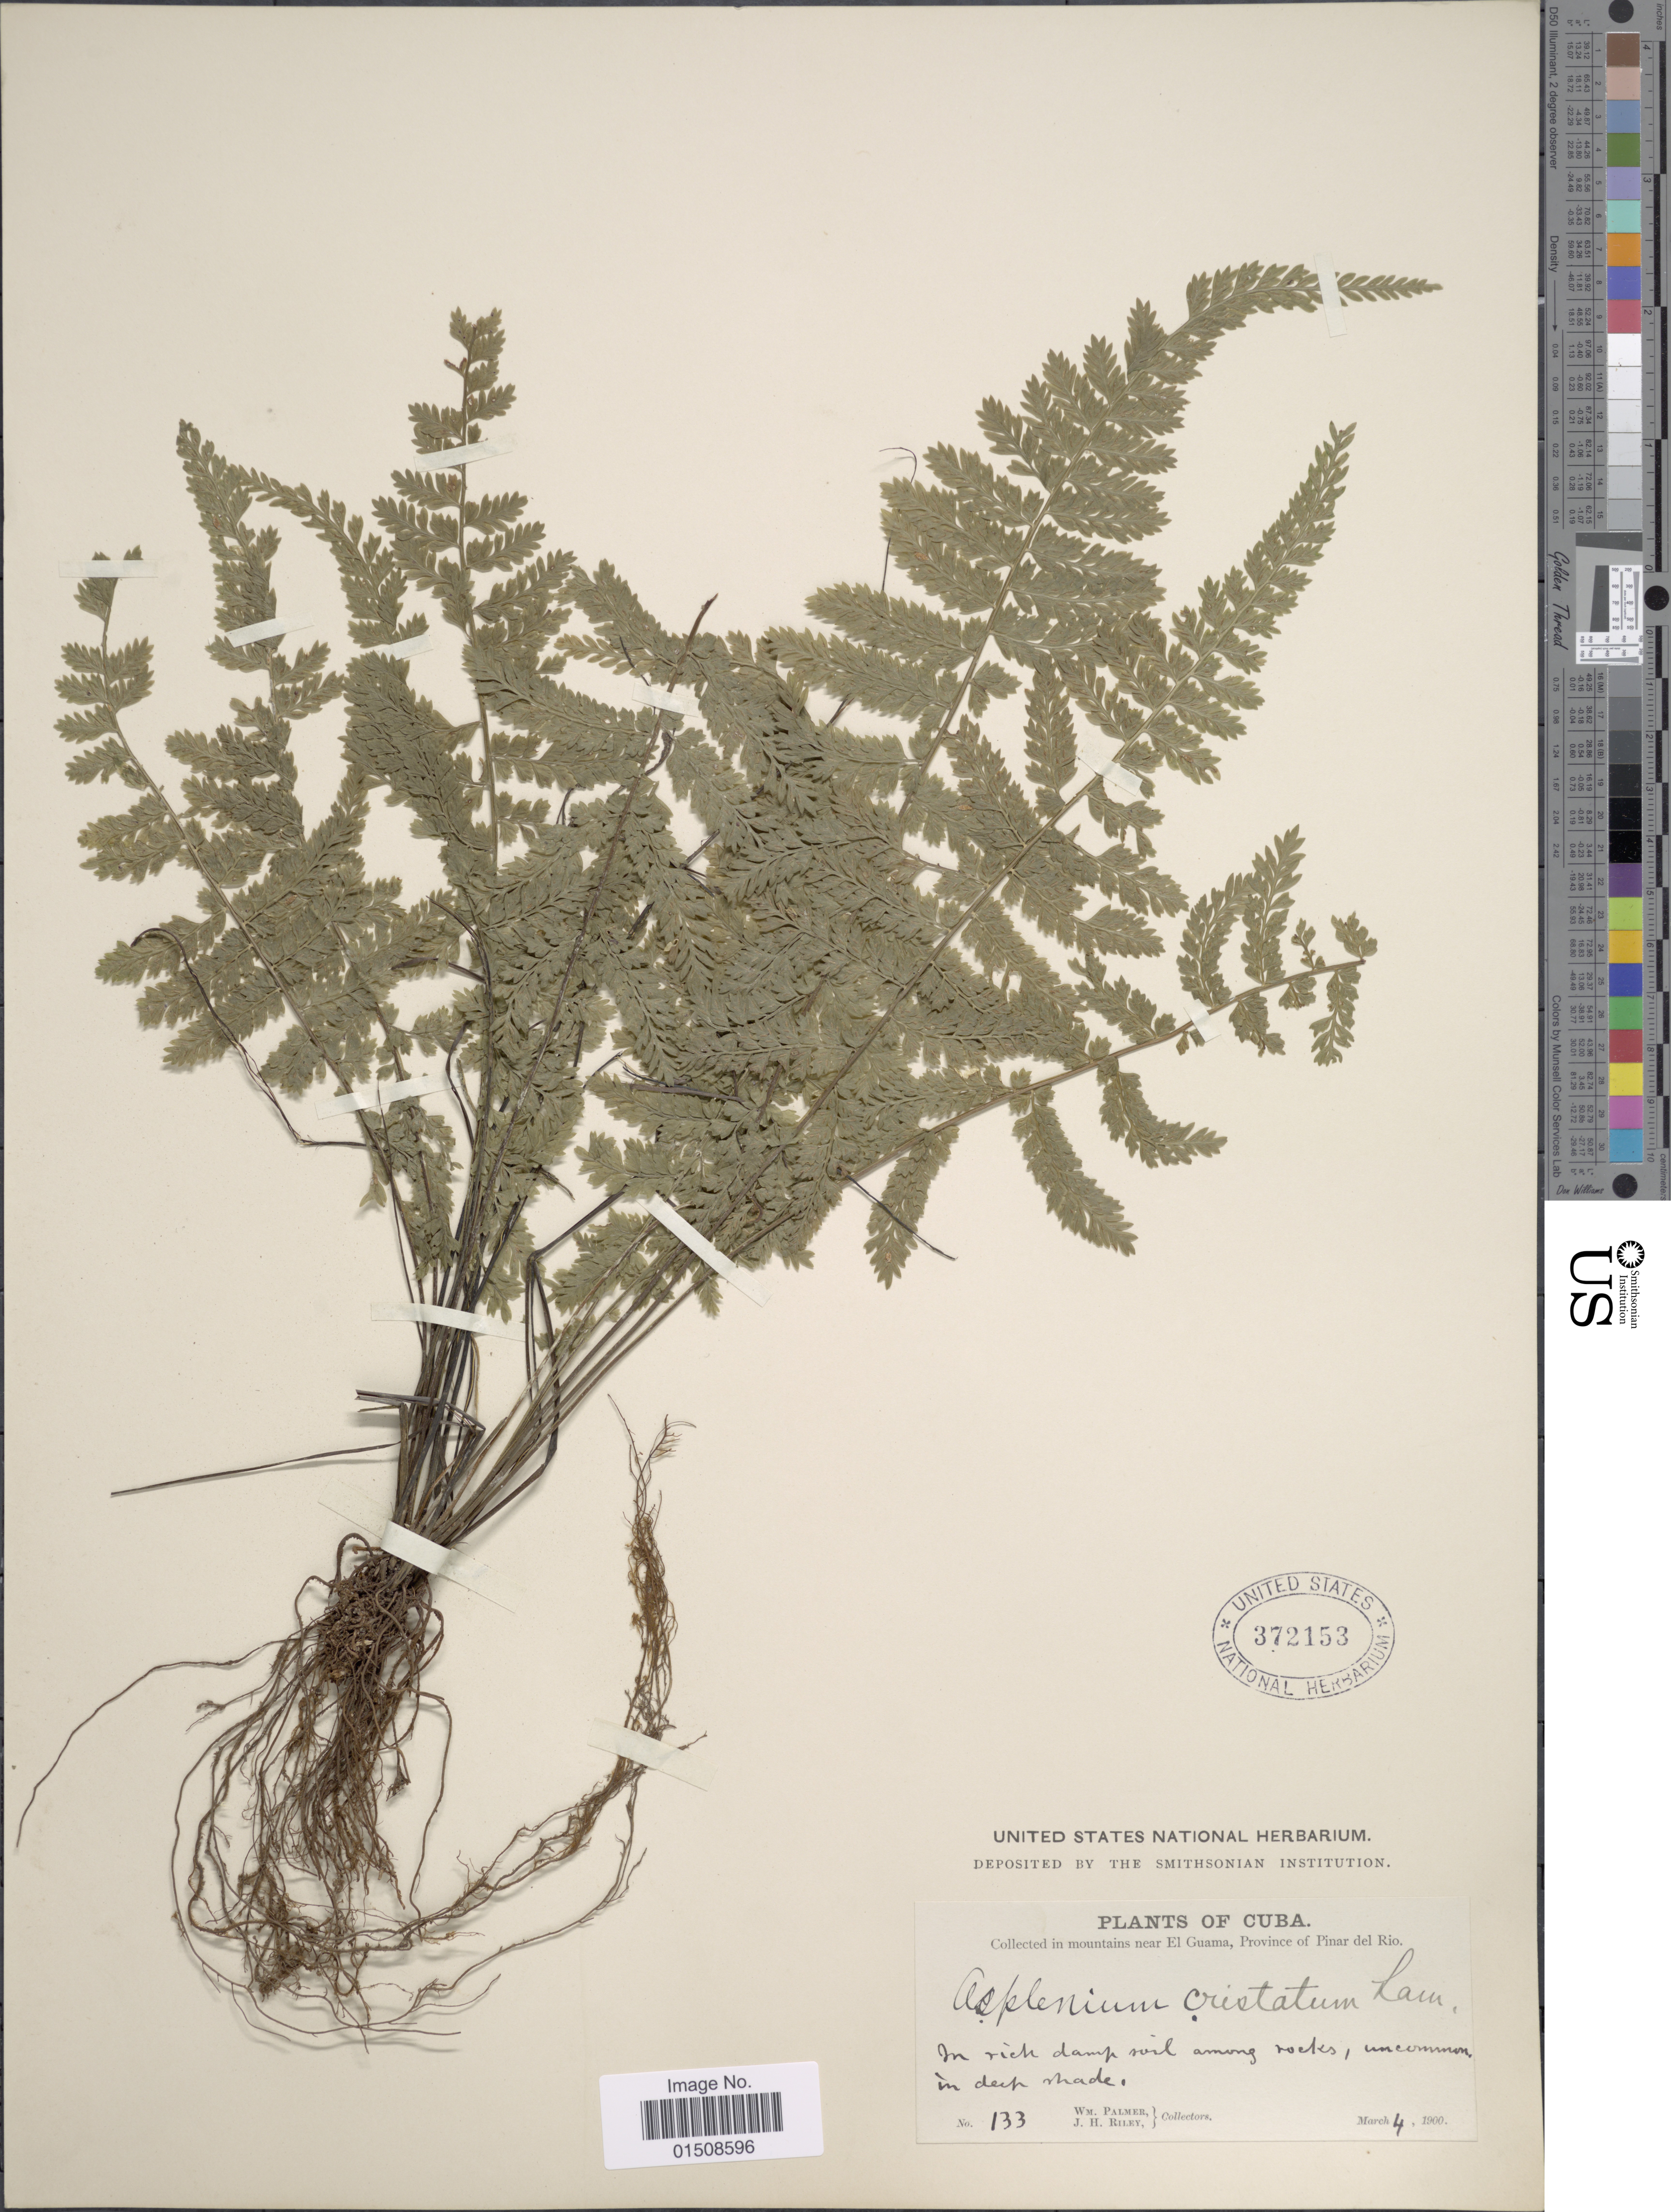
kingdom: Plantae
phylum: Tracheophyta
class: Polypodiopsida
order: Polypodiales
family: Aspleniaceae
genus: Asplenium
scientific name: Asplenium cristatum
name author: Lam.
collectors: W. Palmer & J. H. Riley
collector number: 133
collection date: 1900-03-04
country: Cuba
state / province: Pinar del Río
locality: In mountains near El Guama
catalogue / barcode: US 372153